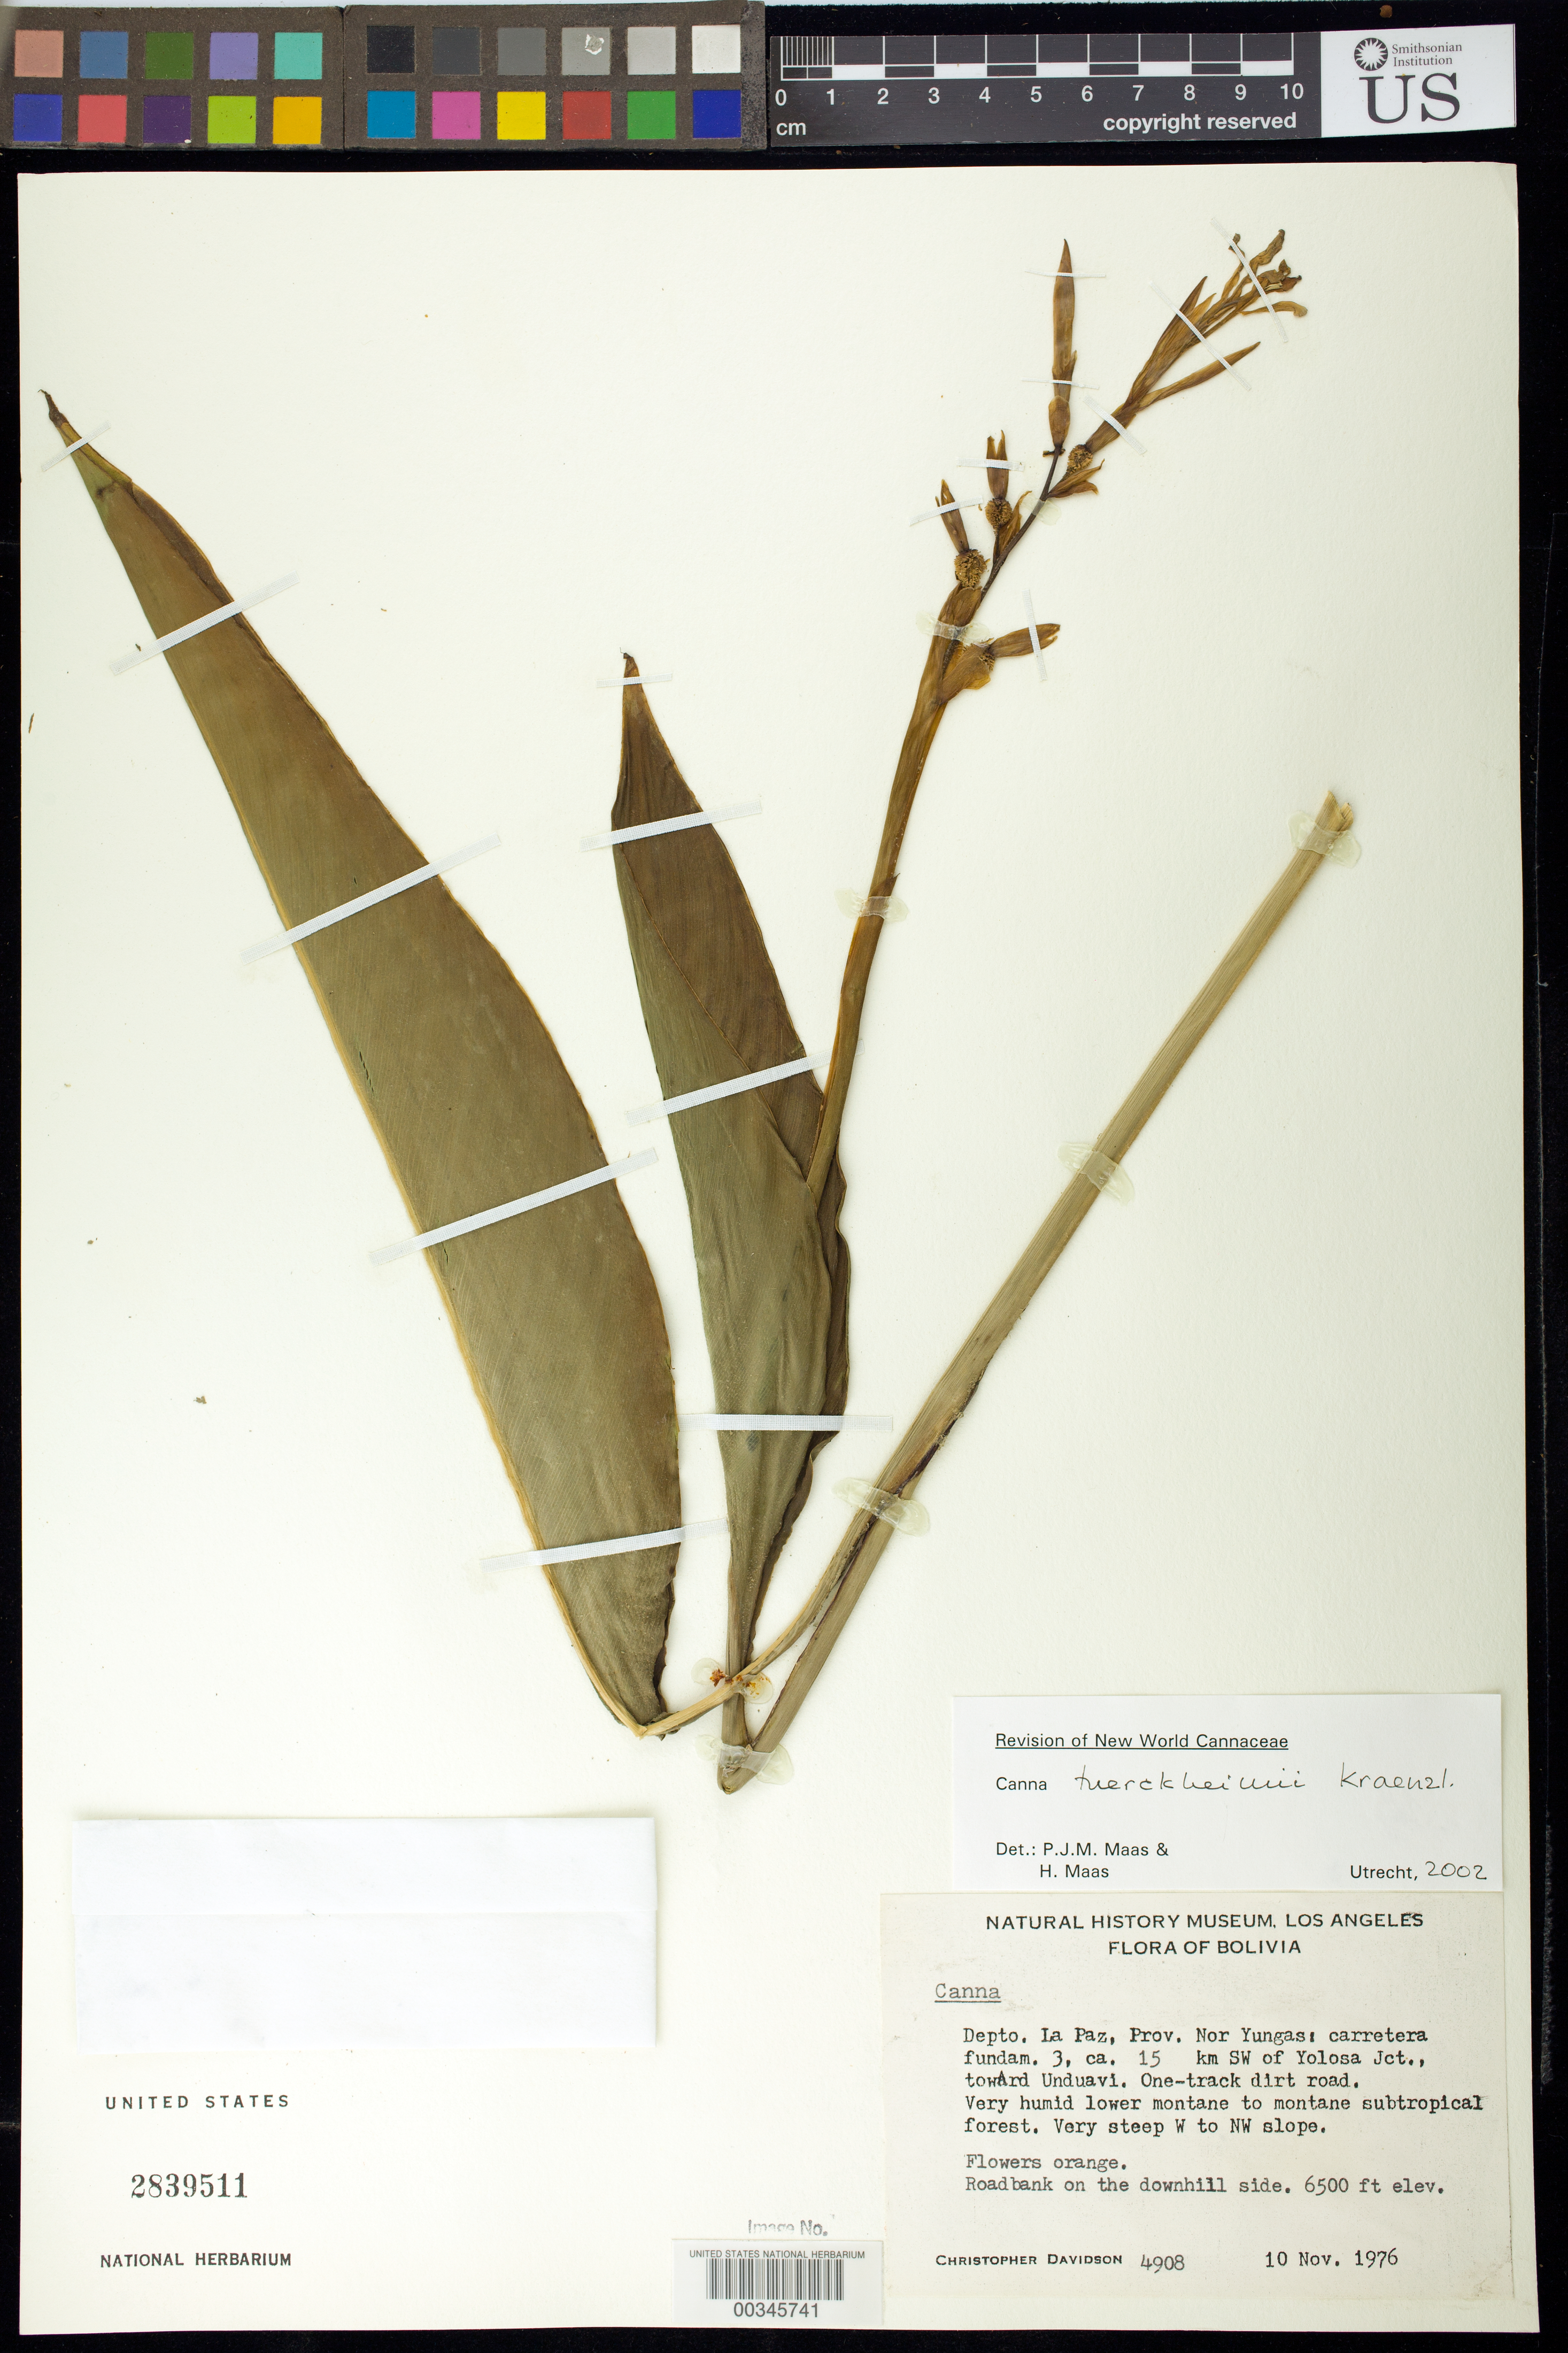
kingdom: Plantae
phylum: Tracheophyta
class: Liliopsida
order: Zingiberales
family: Cannaceae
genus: Canna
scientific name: Canna tuerckheimii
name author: Kraenzl. in Engl.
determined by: Maas, Paul J. M.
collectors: C. Davidson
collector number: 4908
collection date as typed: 10 Nov 1976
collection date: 1976-11-10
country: Bolivia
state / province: La Paz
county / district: Nor Yungas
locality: Carretera Fundam. 3, ca. 15 km SW of Yolosa jct., toward Unduavi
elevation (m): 1981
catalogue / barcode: US 2839511